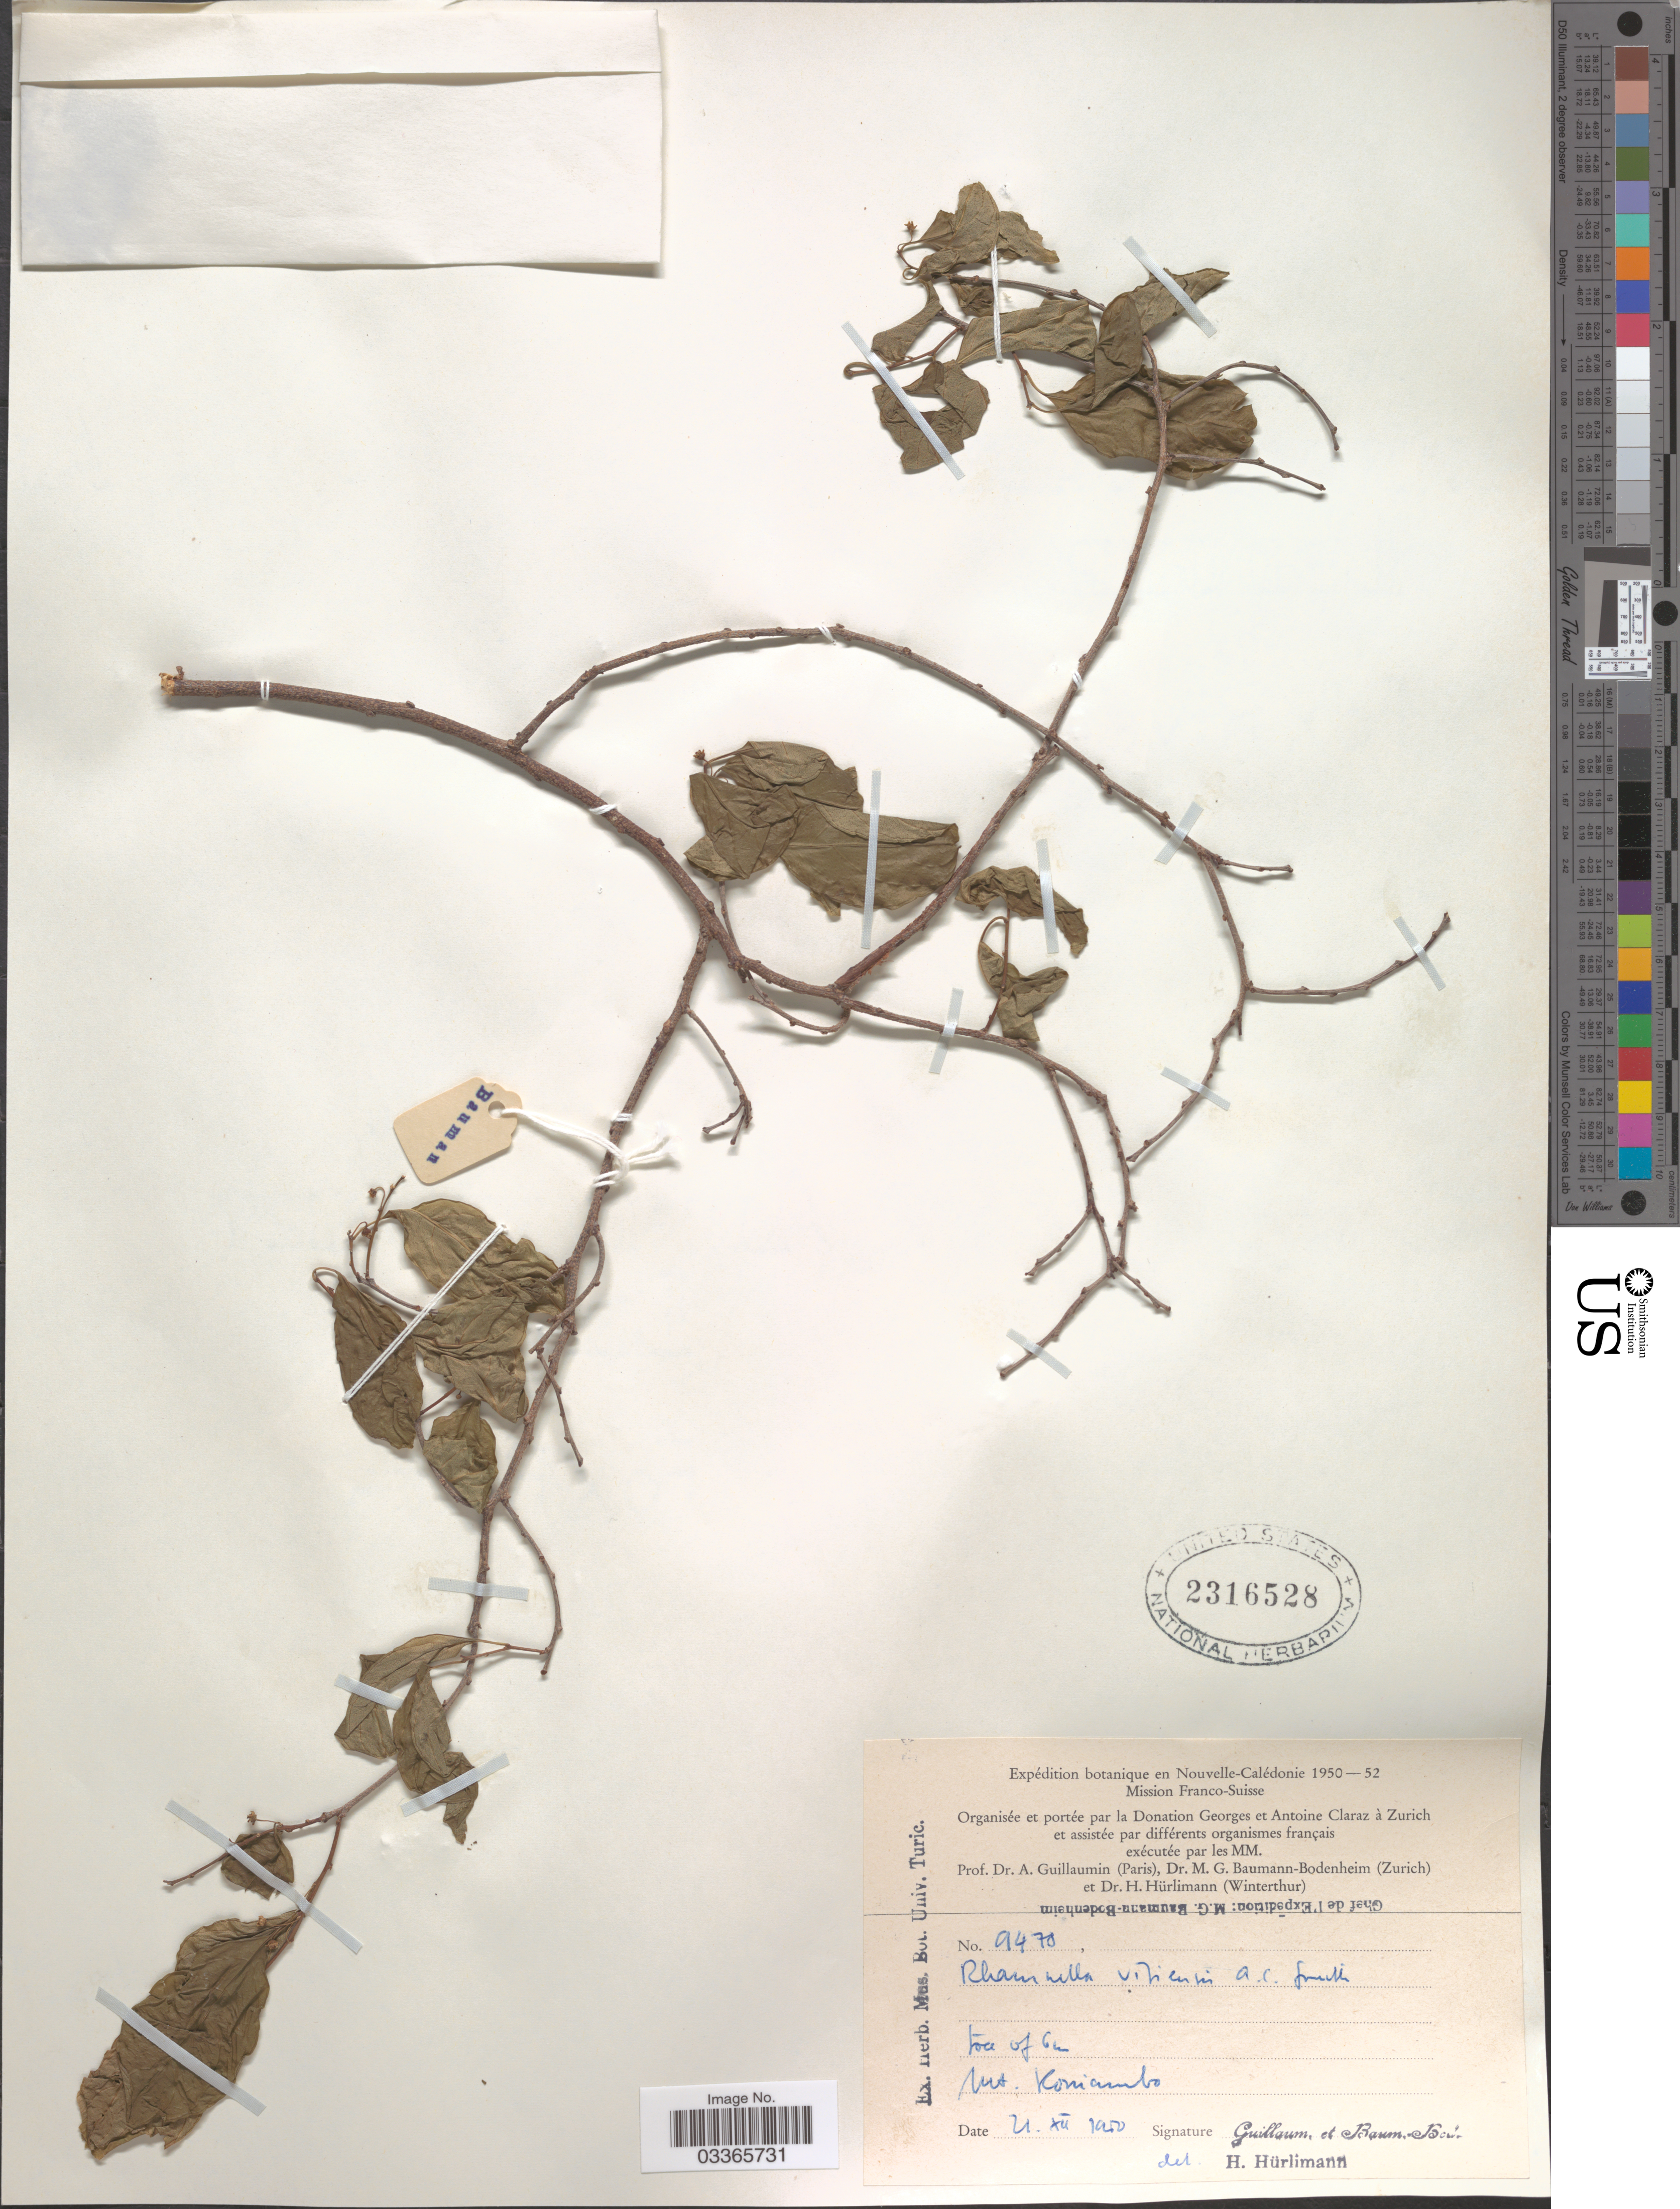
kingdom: Plantae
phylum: Tracheophyta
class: Magnoliopsida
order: Rosales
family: Rhamnaceae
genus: Rhamnella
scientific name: Rhamnella vitiensis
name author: (Benth.) A.C. Sm.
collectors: A. Guillaumin & M. G. Baumann-Bodenheim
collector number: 9470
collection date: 1950-12-21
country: New Caledonia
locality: Mt. Koniambo.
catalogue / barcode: US 2316528